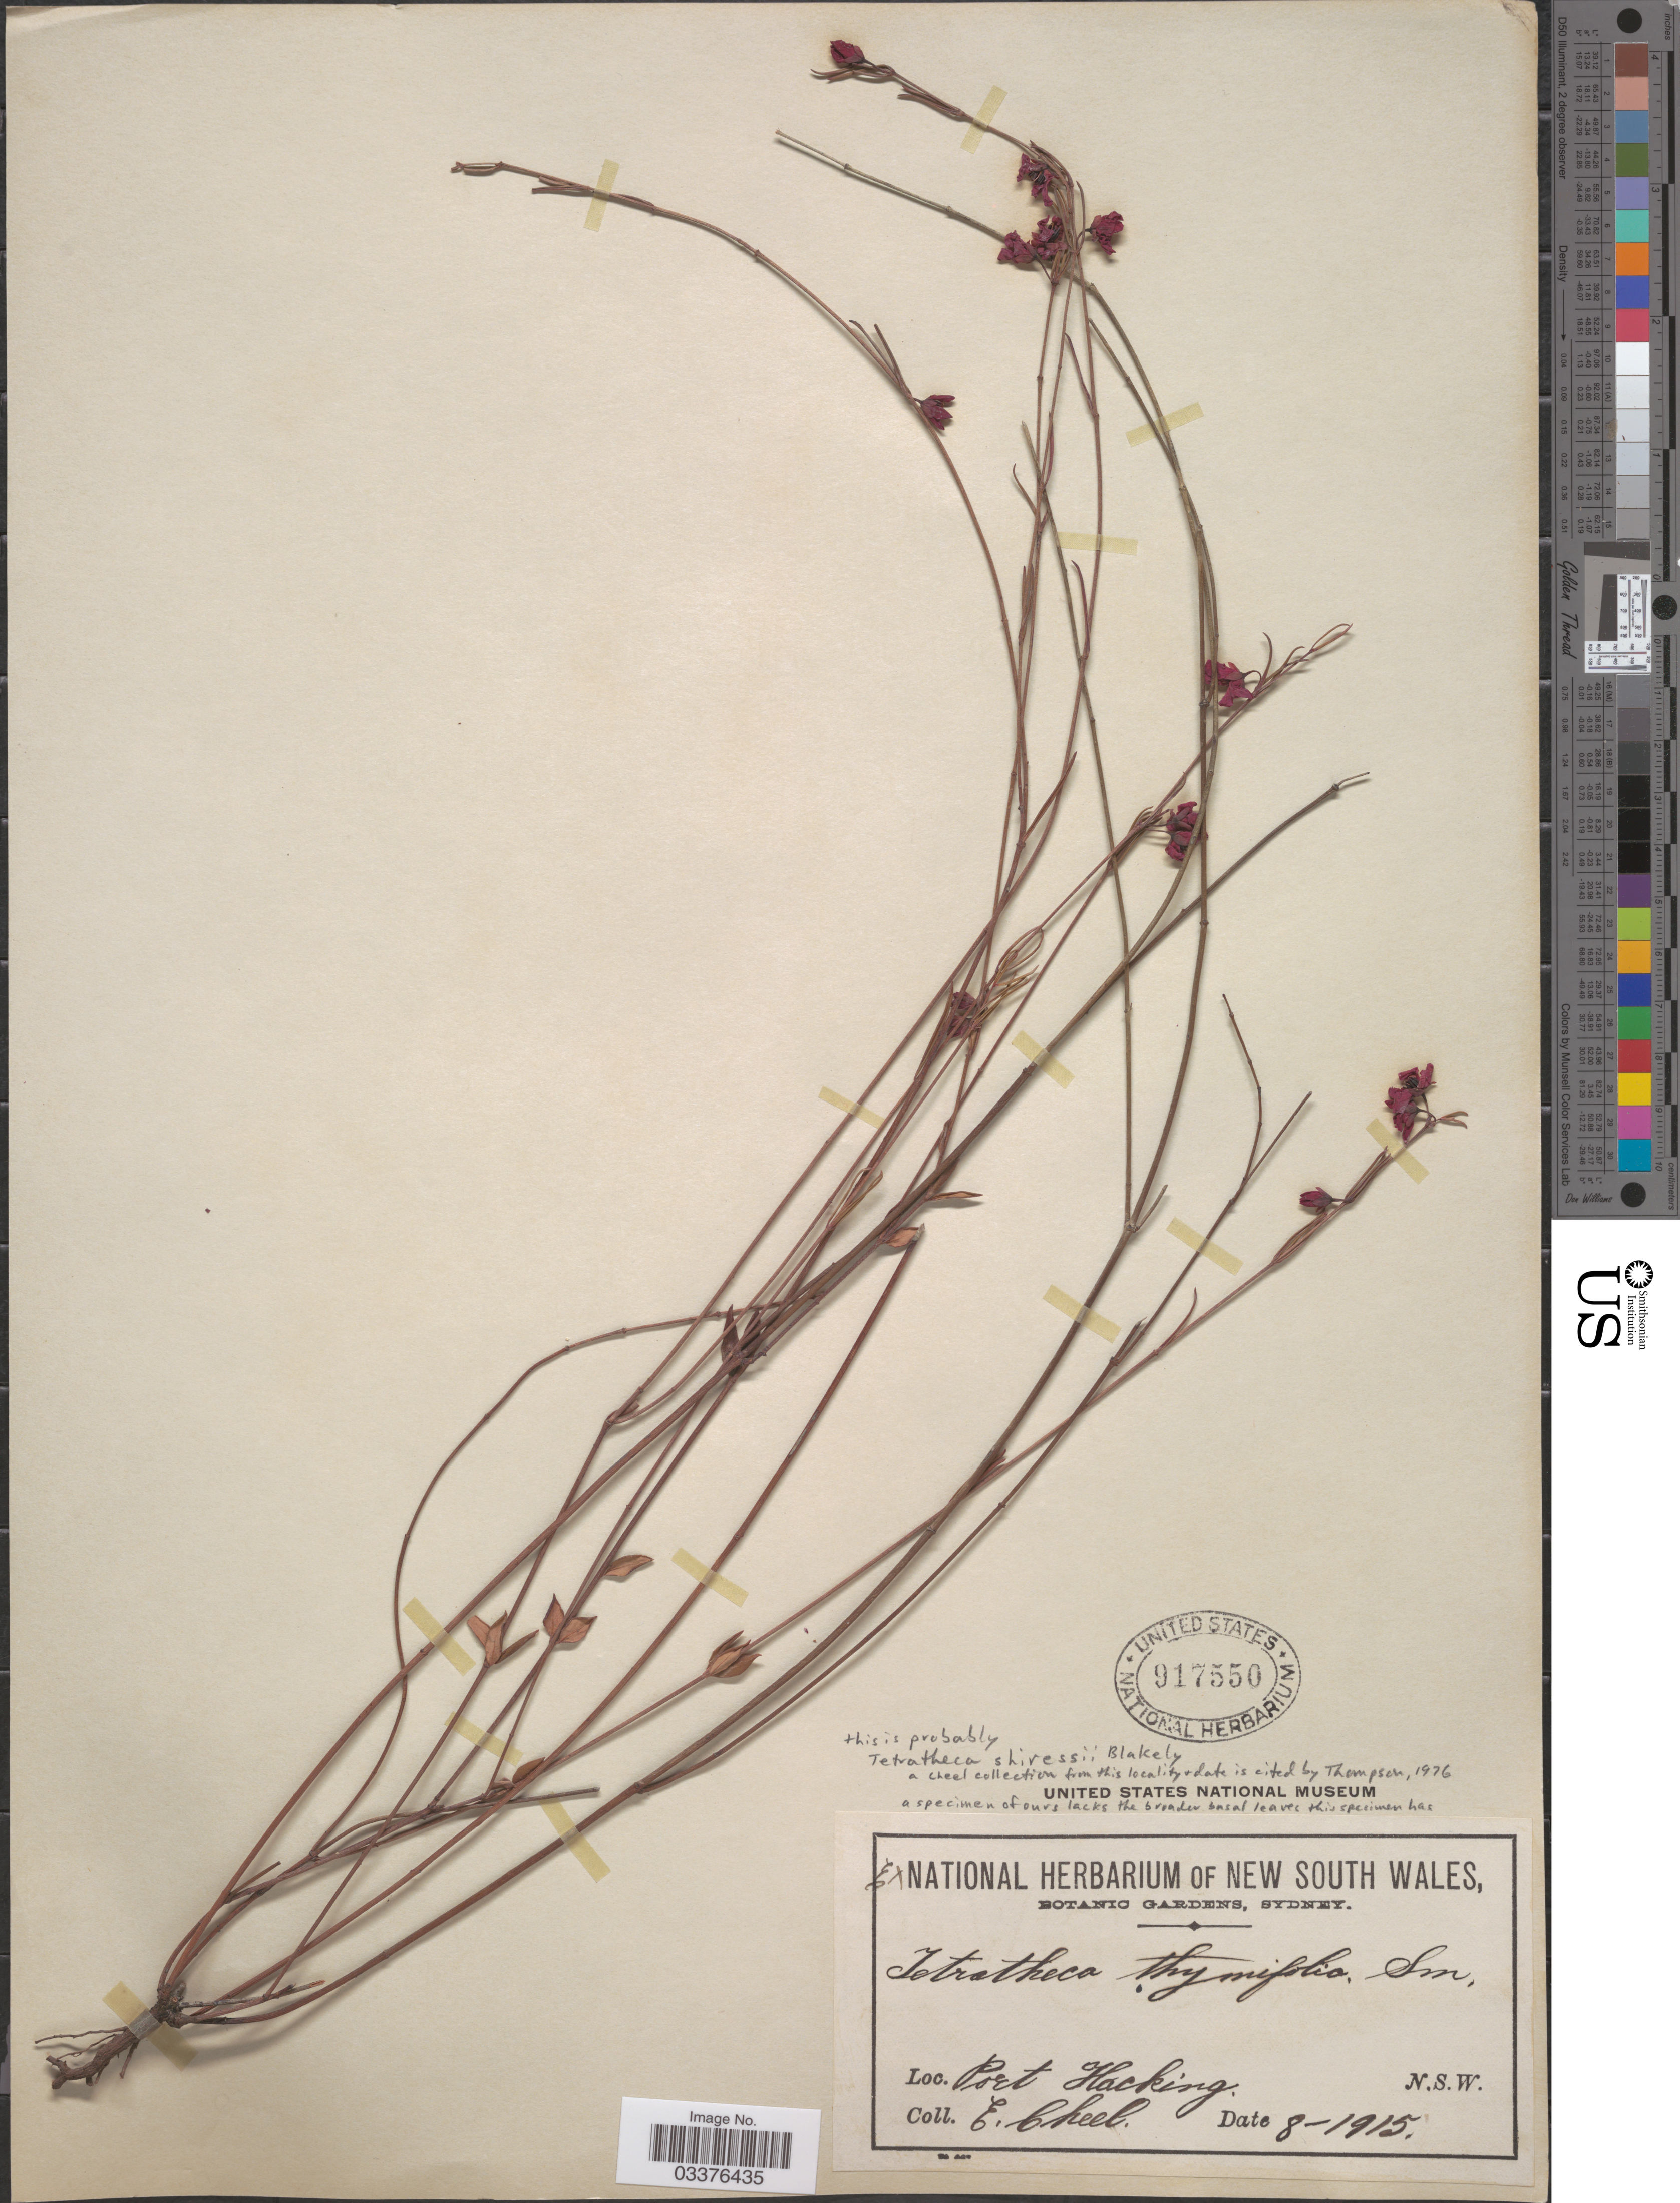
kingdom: Plantae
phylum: Tracheophyta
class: Magnoliopsida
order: Oxalidales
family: Elaeocarpaceae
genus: Tetratheca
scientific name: Tetratheca shiressii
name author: Blakely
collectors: E. Cheel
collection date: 1915-08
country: Australia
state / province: New South Wales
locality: Port Hacking.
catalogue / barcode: US 917550